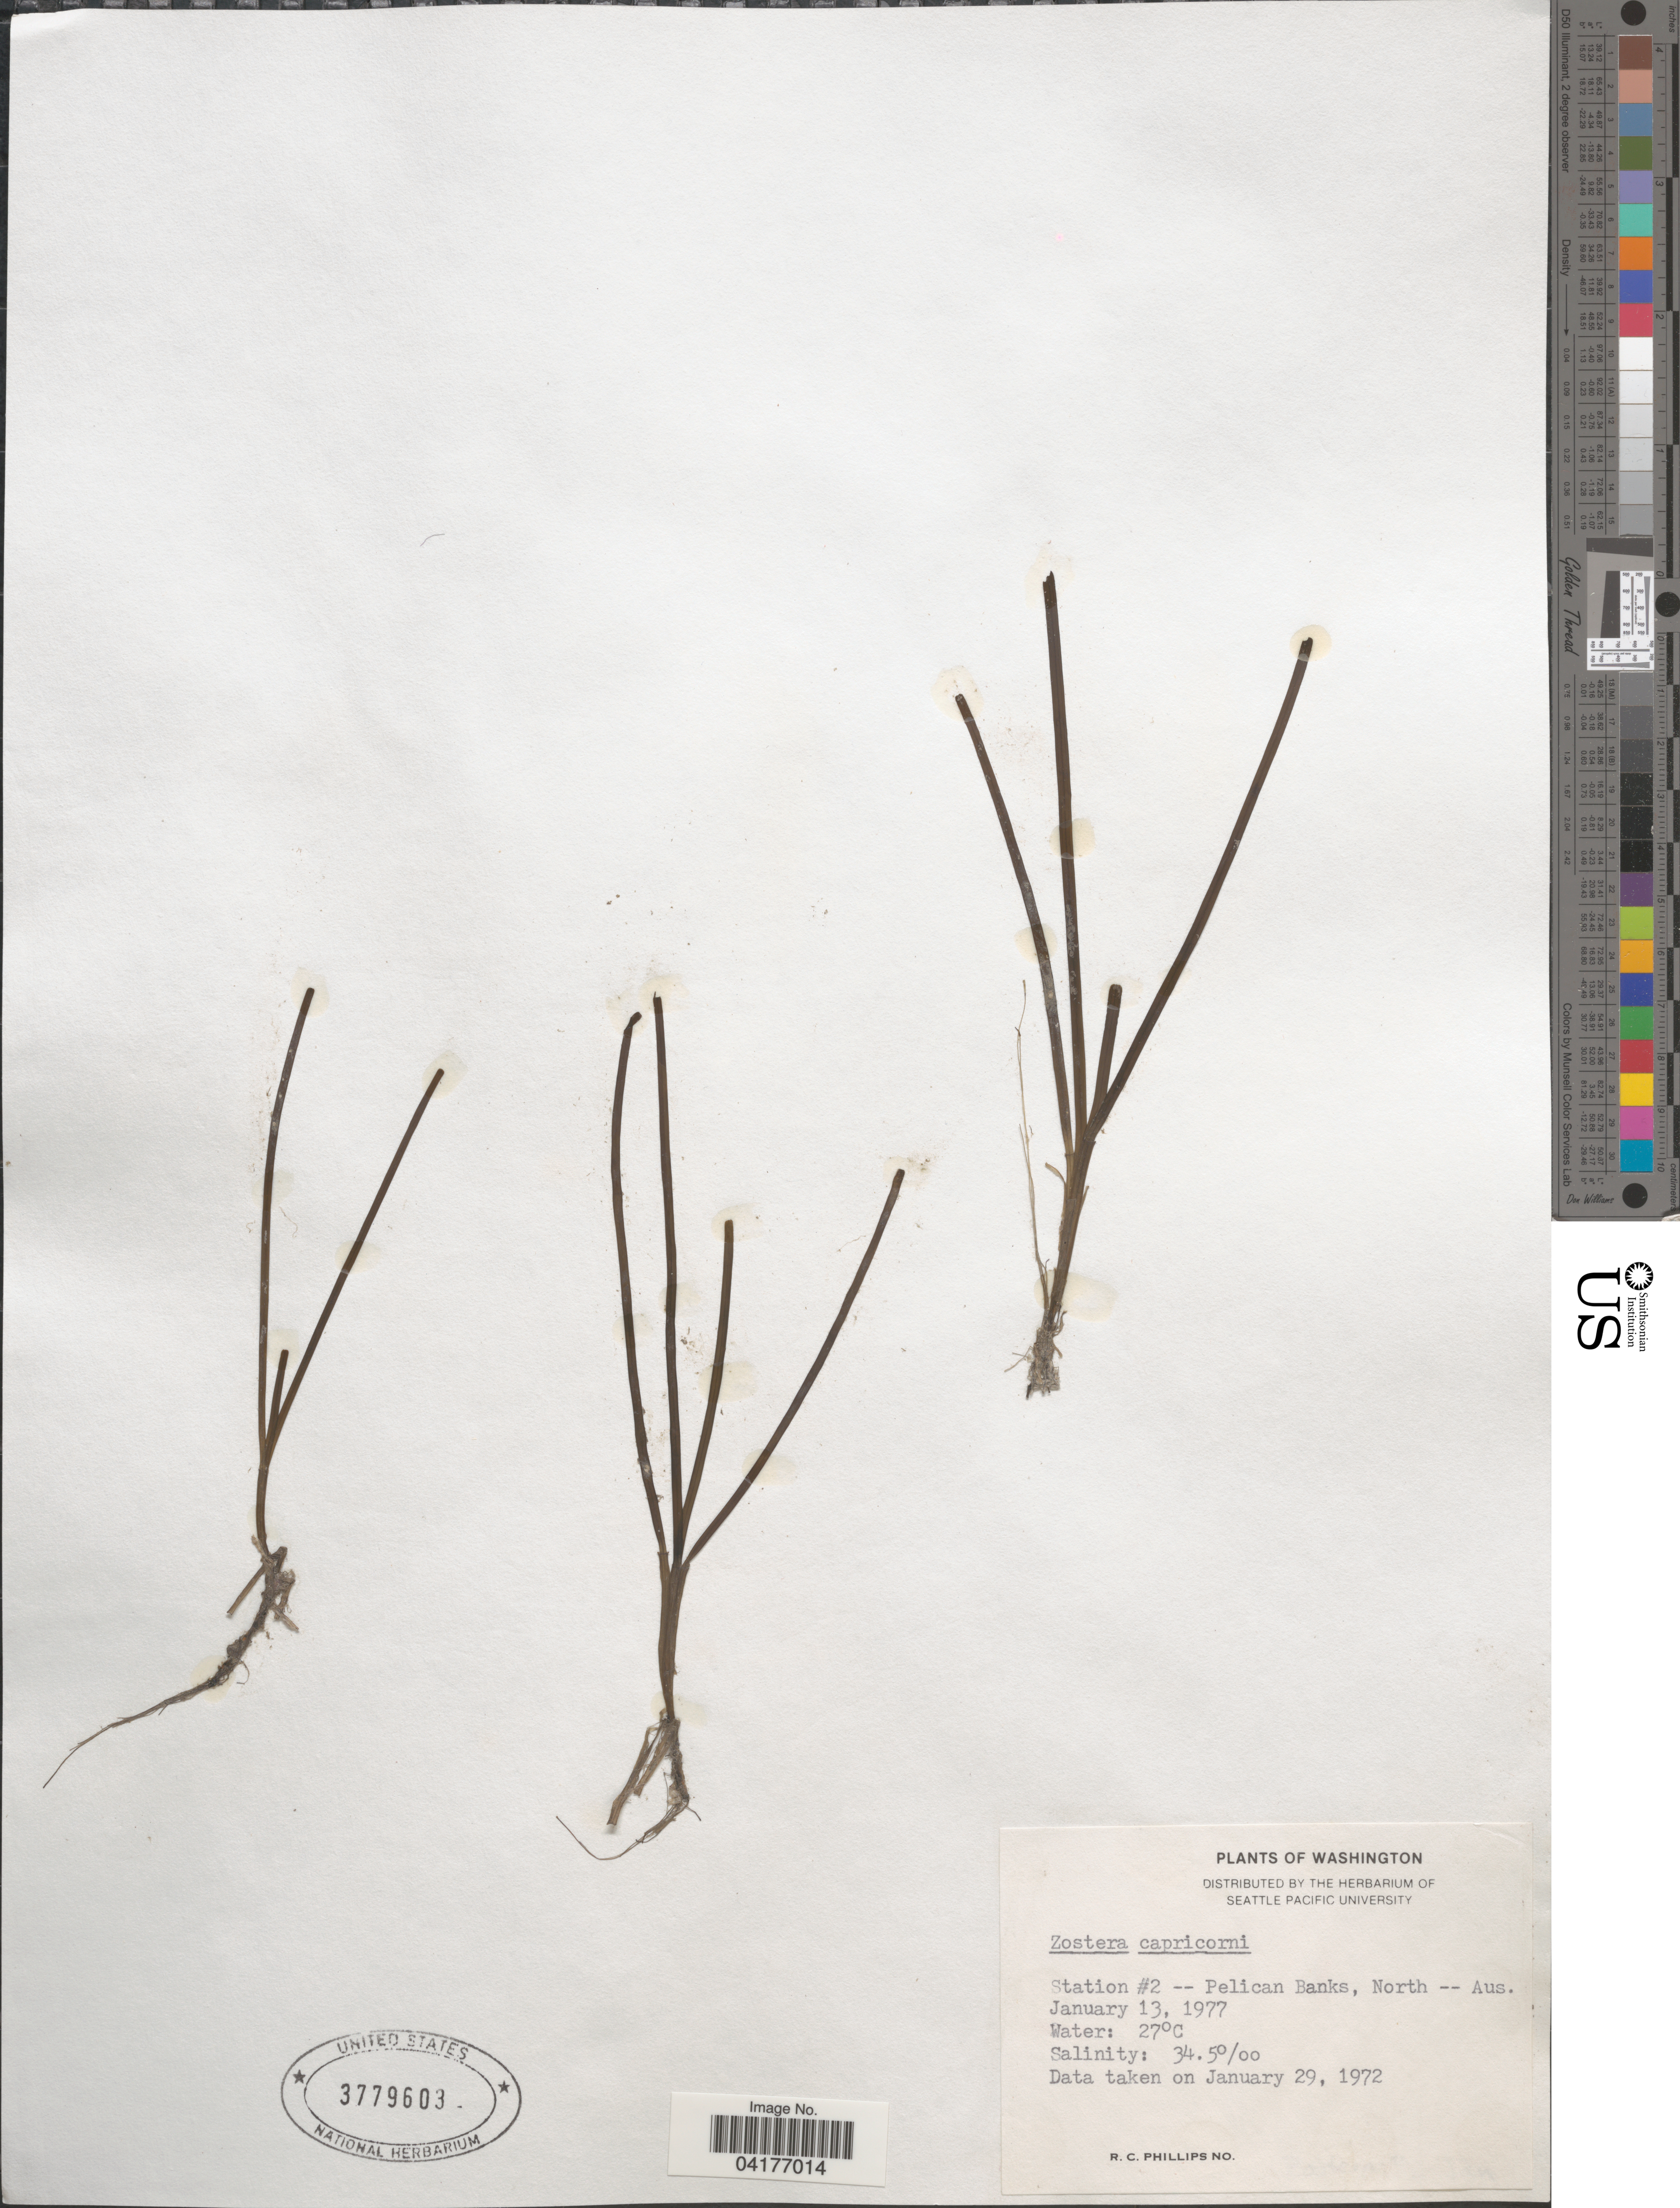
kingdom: Plantae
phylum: Tracheophyta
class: Liliopsida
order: Alismatales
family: Zosteraceae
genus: Zostera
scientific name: Zostera capricorni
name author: Asch.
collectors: R. C. Phillips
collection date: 1977-01-13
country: Australia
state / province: Queensland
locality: Station #2 - Pelican Banks, North.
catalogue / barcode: US 3779603